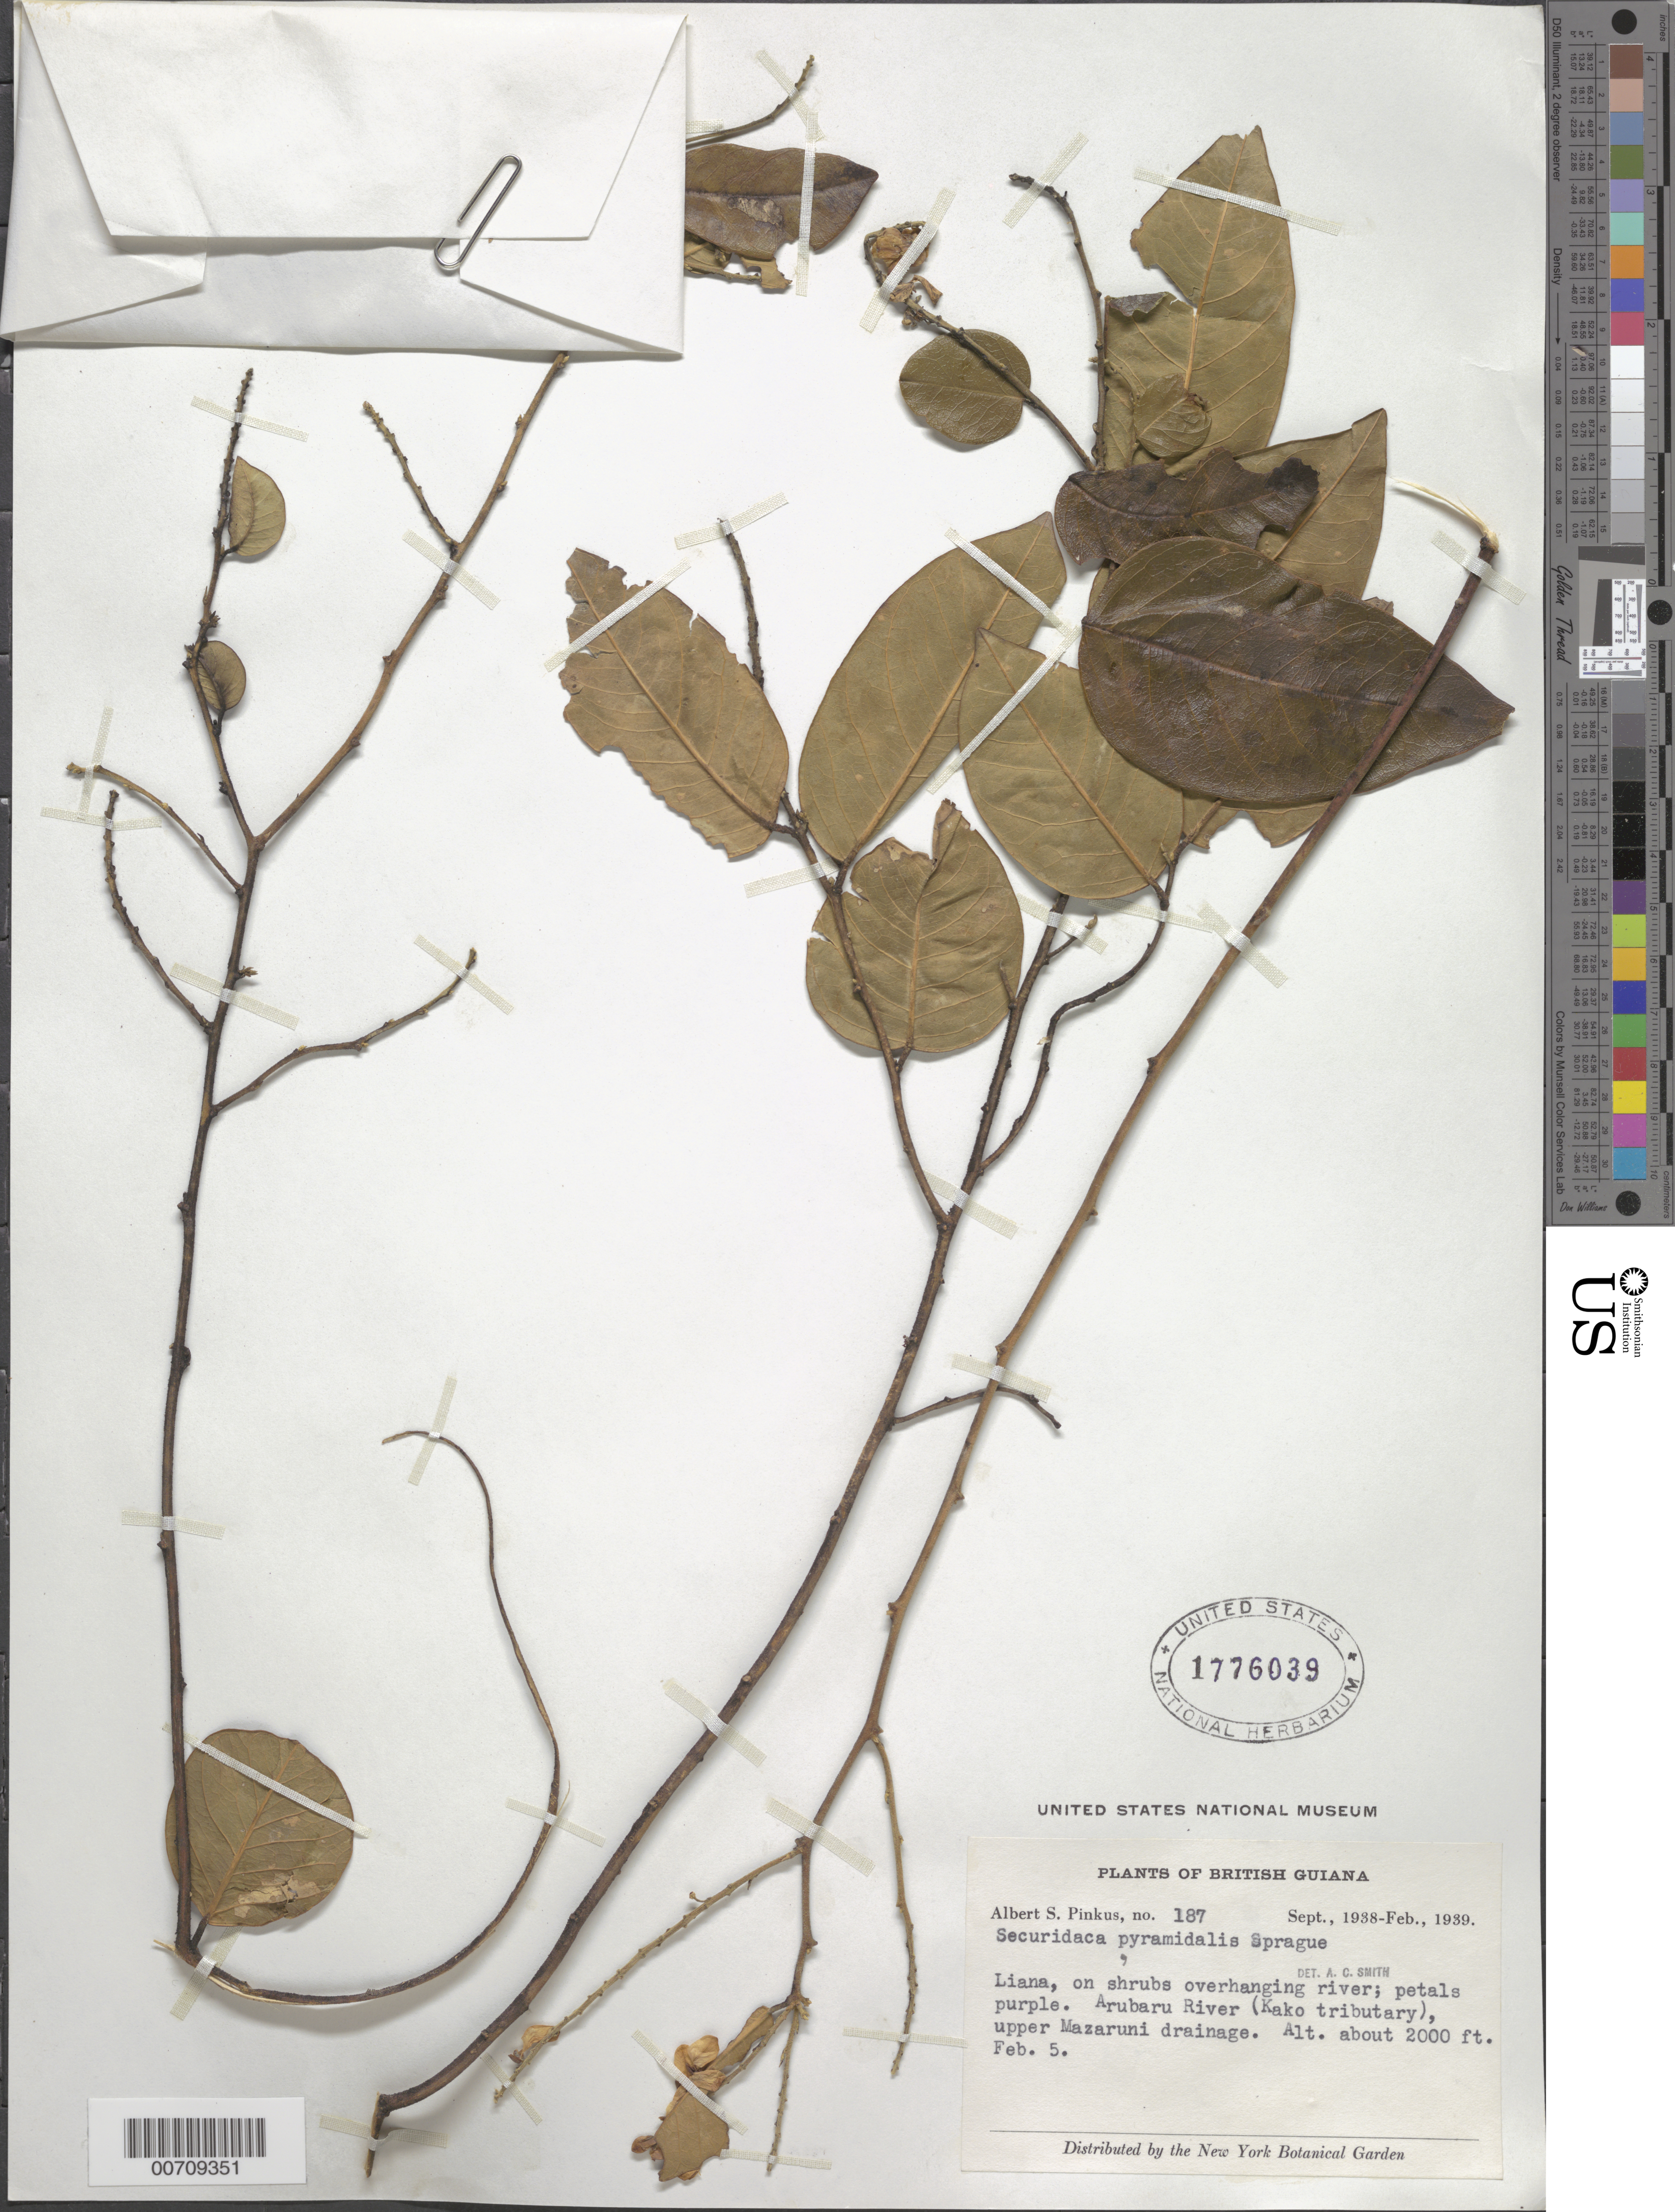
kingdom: Plantae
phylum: Tracheophyta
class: Magnoliopsida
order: Fabales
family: Polygalaceae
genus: Securidaca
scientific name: Securidaca pyramidalis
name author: Sprague ex Sandwith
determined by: Smith, A. C.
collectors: A. Pinkus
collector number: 187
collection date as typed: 5-Feb-39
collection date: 1939-02-05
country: Guyana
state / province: Cuyuni-Mazaruni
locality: Arabaru R. (Kako trib.), upper Mazaruni drainage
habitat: On shrubs overhanging river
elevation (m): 610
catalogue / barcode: US 1776039